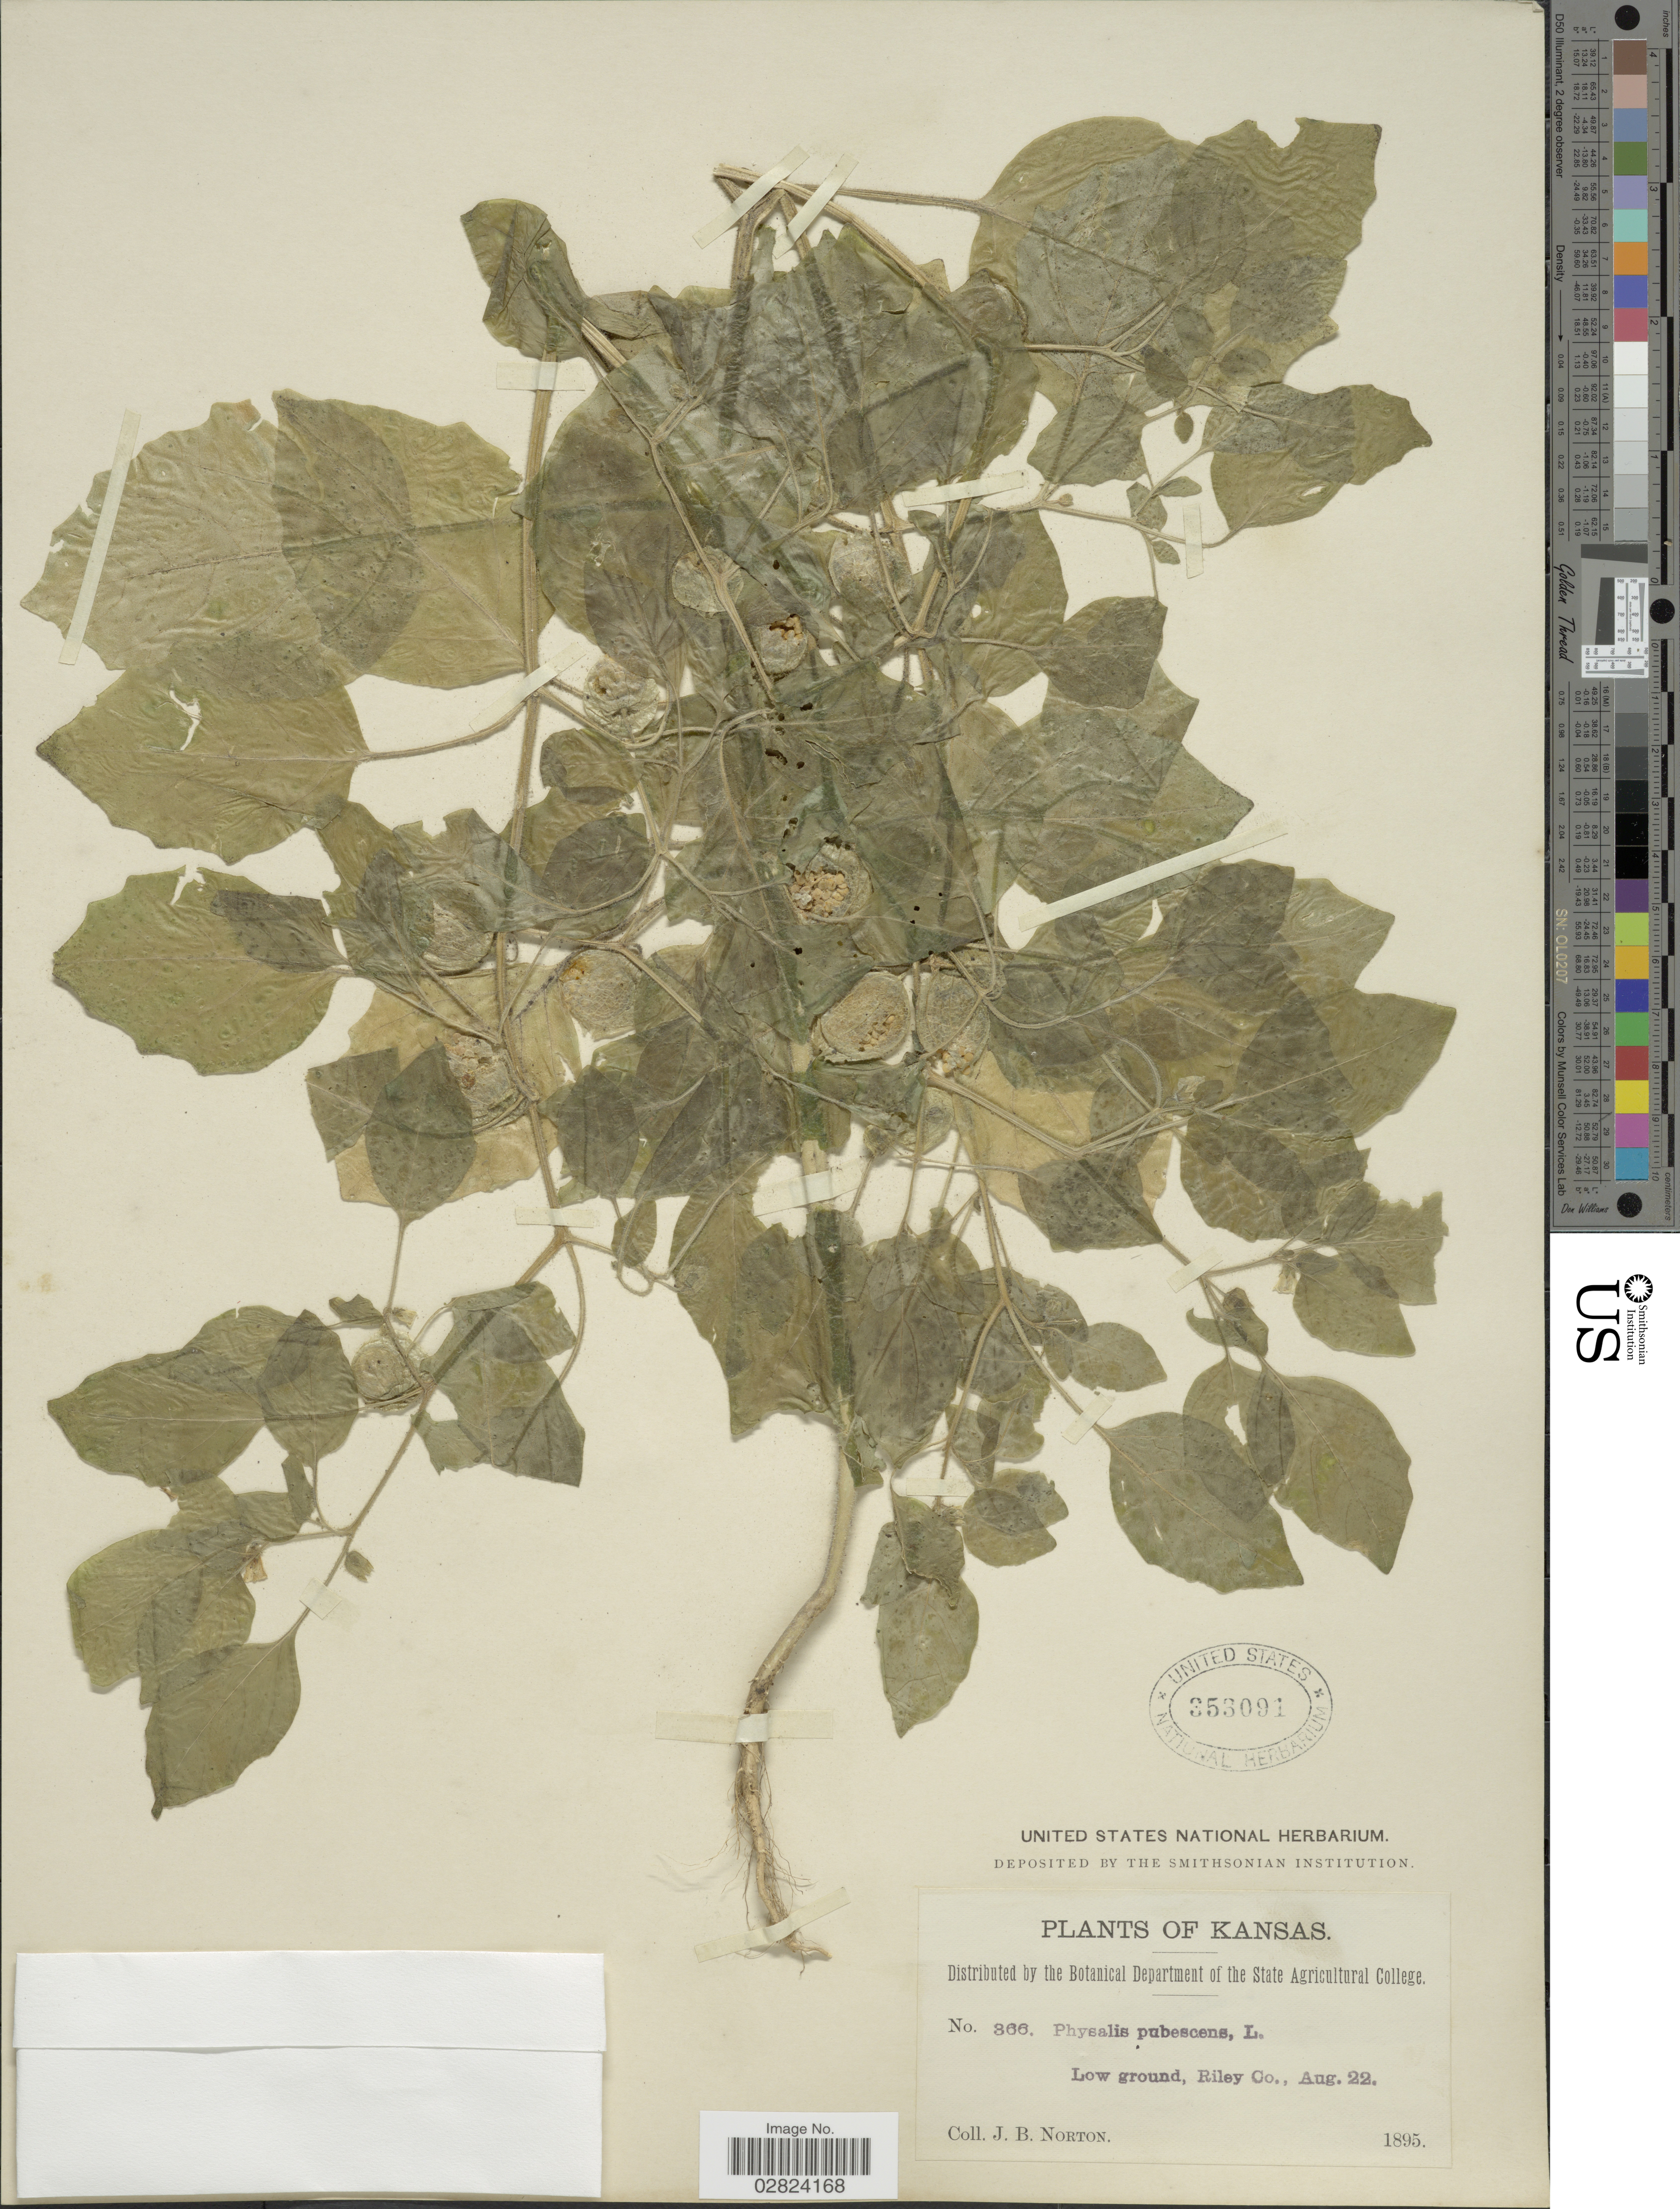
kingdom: Plantae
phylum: Tracheophyta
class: Magnoliopsida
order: Solanales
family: Solanaceae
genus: Physalis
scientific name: Physalis pubescens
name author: L.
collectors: J. B. Norton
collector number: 366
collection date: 1895-08-22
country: United States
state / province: Kansas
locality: Low ground, Riley Co.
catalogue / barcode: US 353091